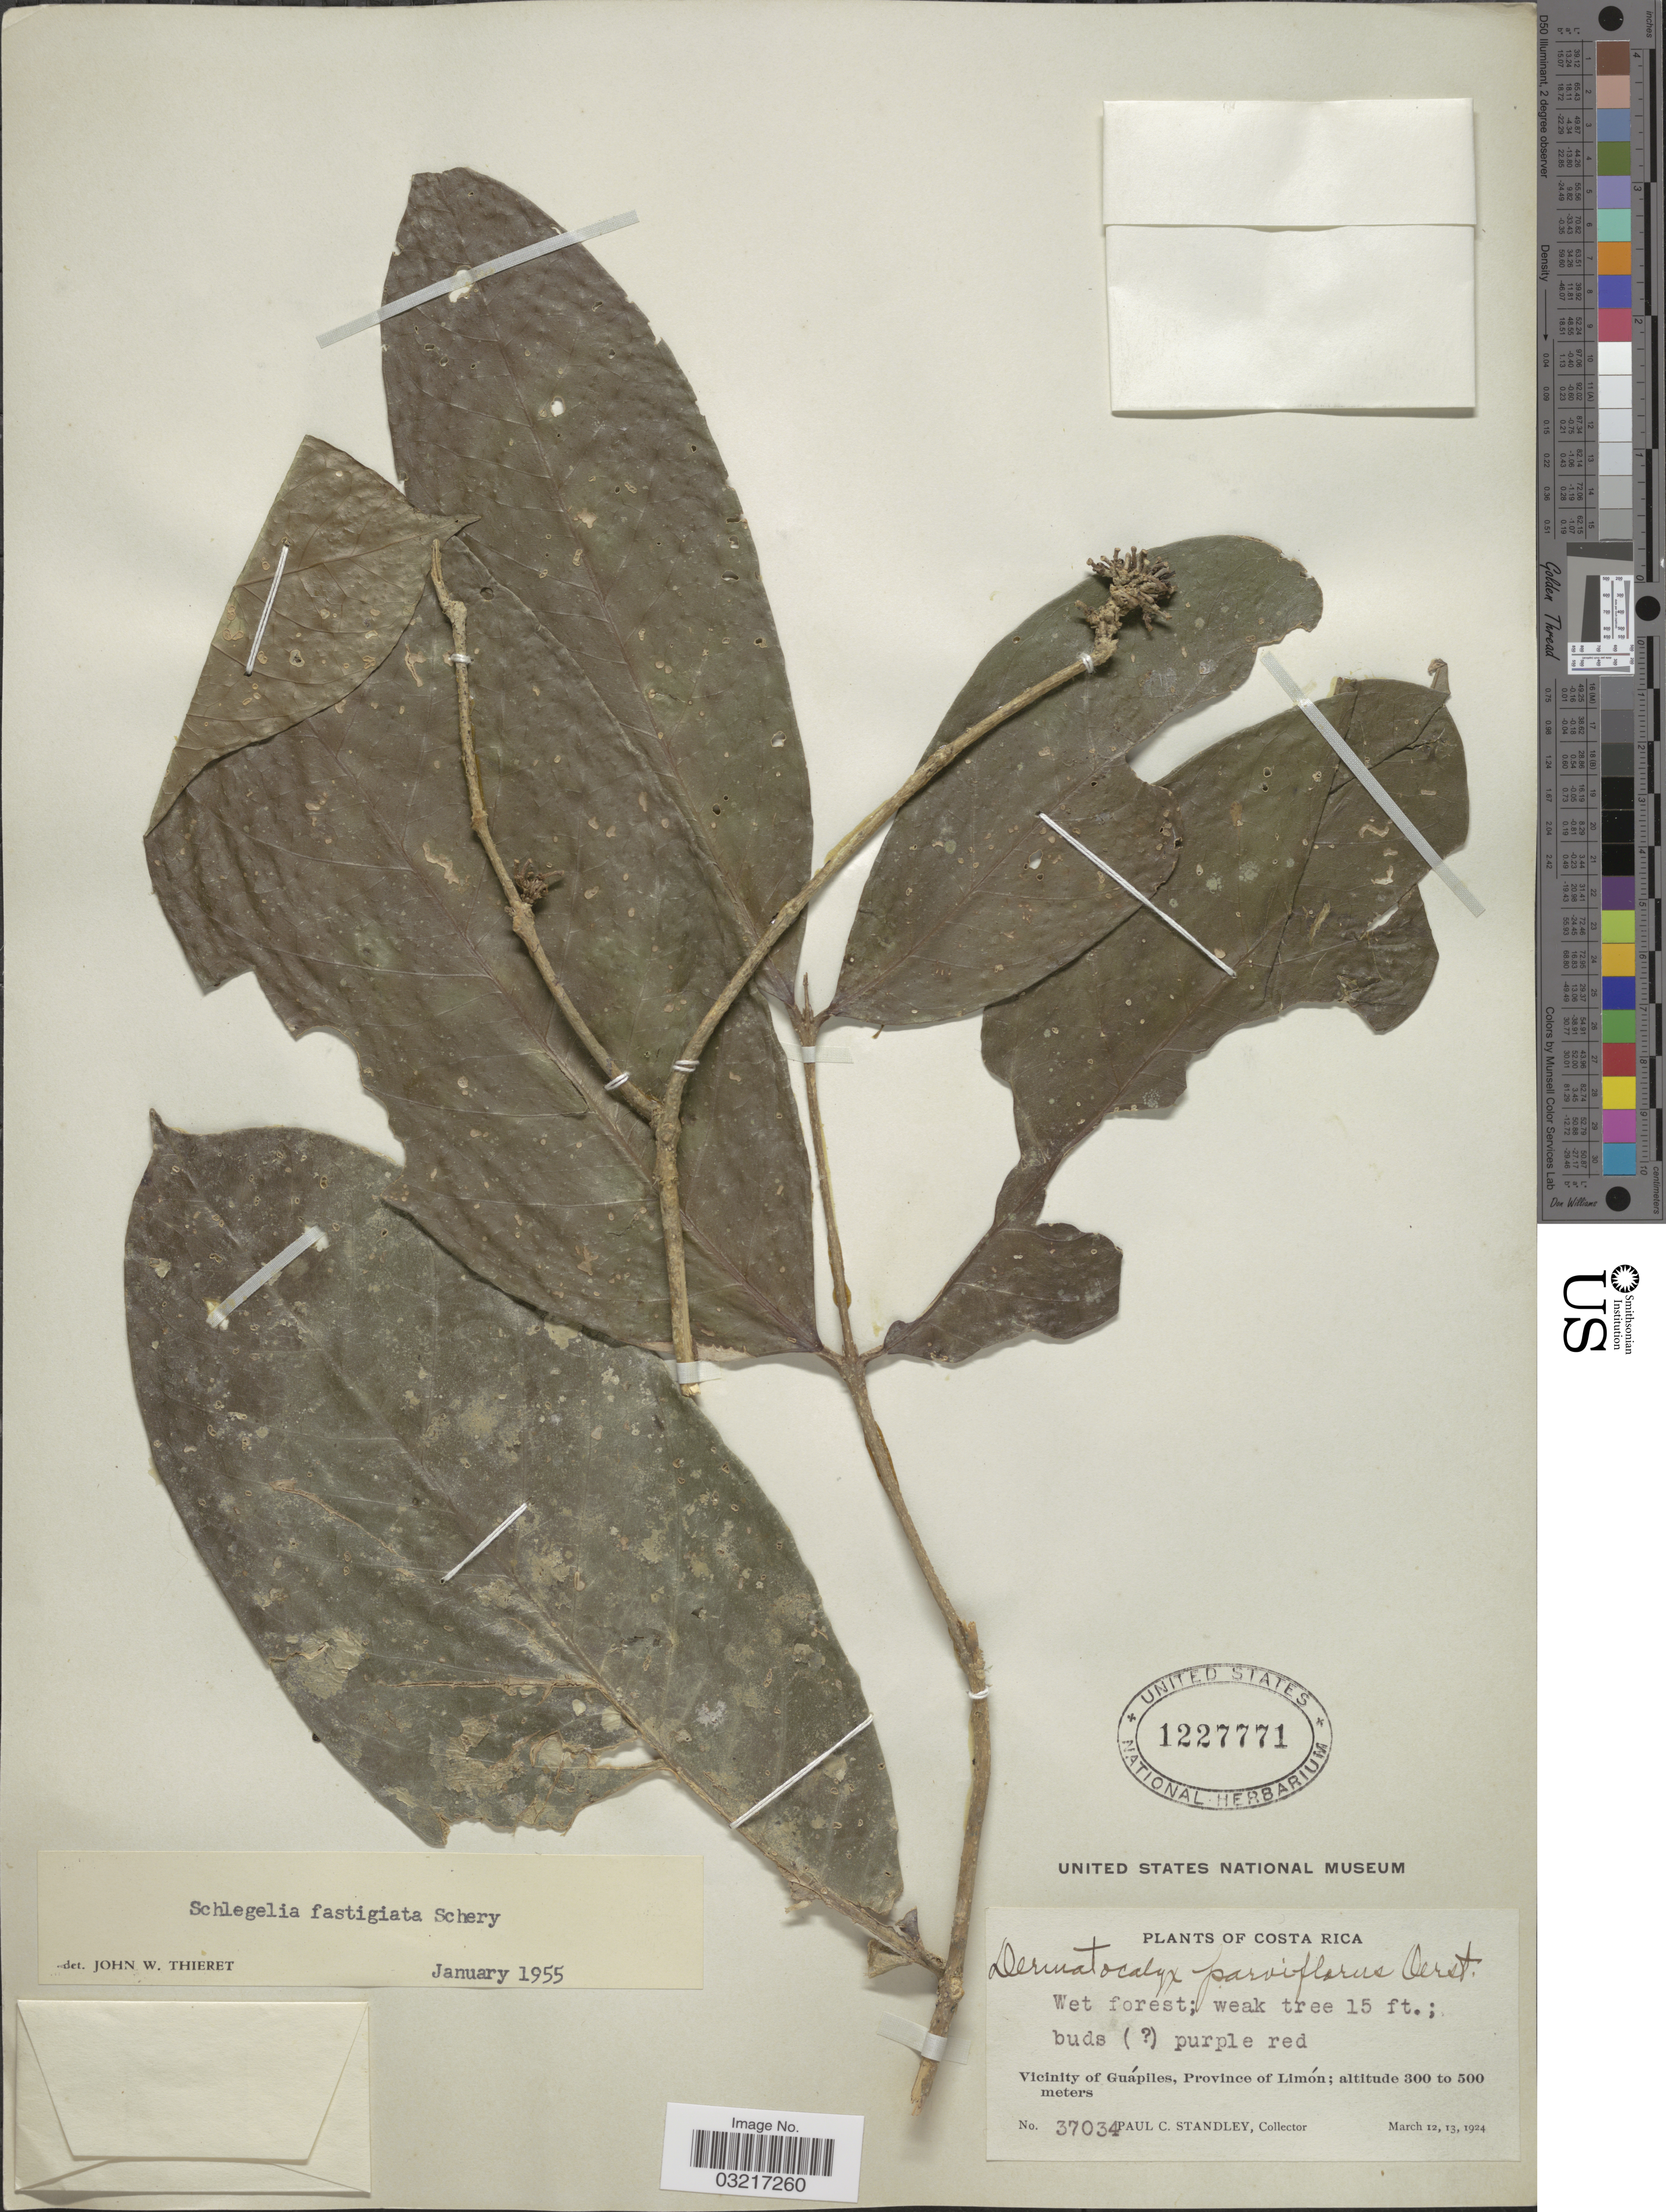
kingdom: Plantae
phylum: Tracheophyta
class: Magnoliopsida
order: Lamiales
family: Schlegeliaceae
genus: Schlegelia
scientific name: Schlegelia fastigiata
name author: Schery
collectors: P. C. Standley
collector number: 37034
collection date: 1924-03-12/1924-03-13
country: Costa Rica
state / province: Limón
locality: Vicinity of Guápiles.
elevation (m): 300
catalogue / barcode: US 1227771